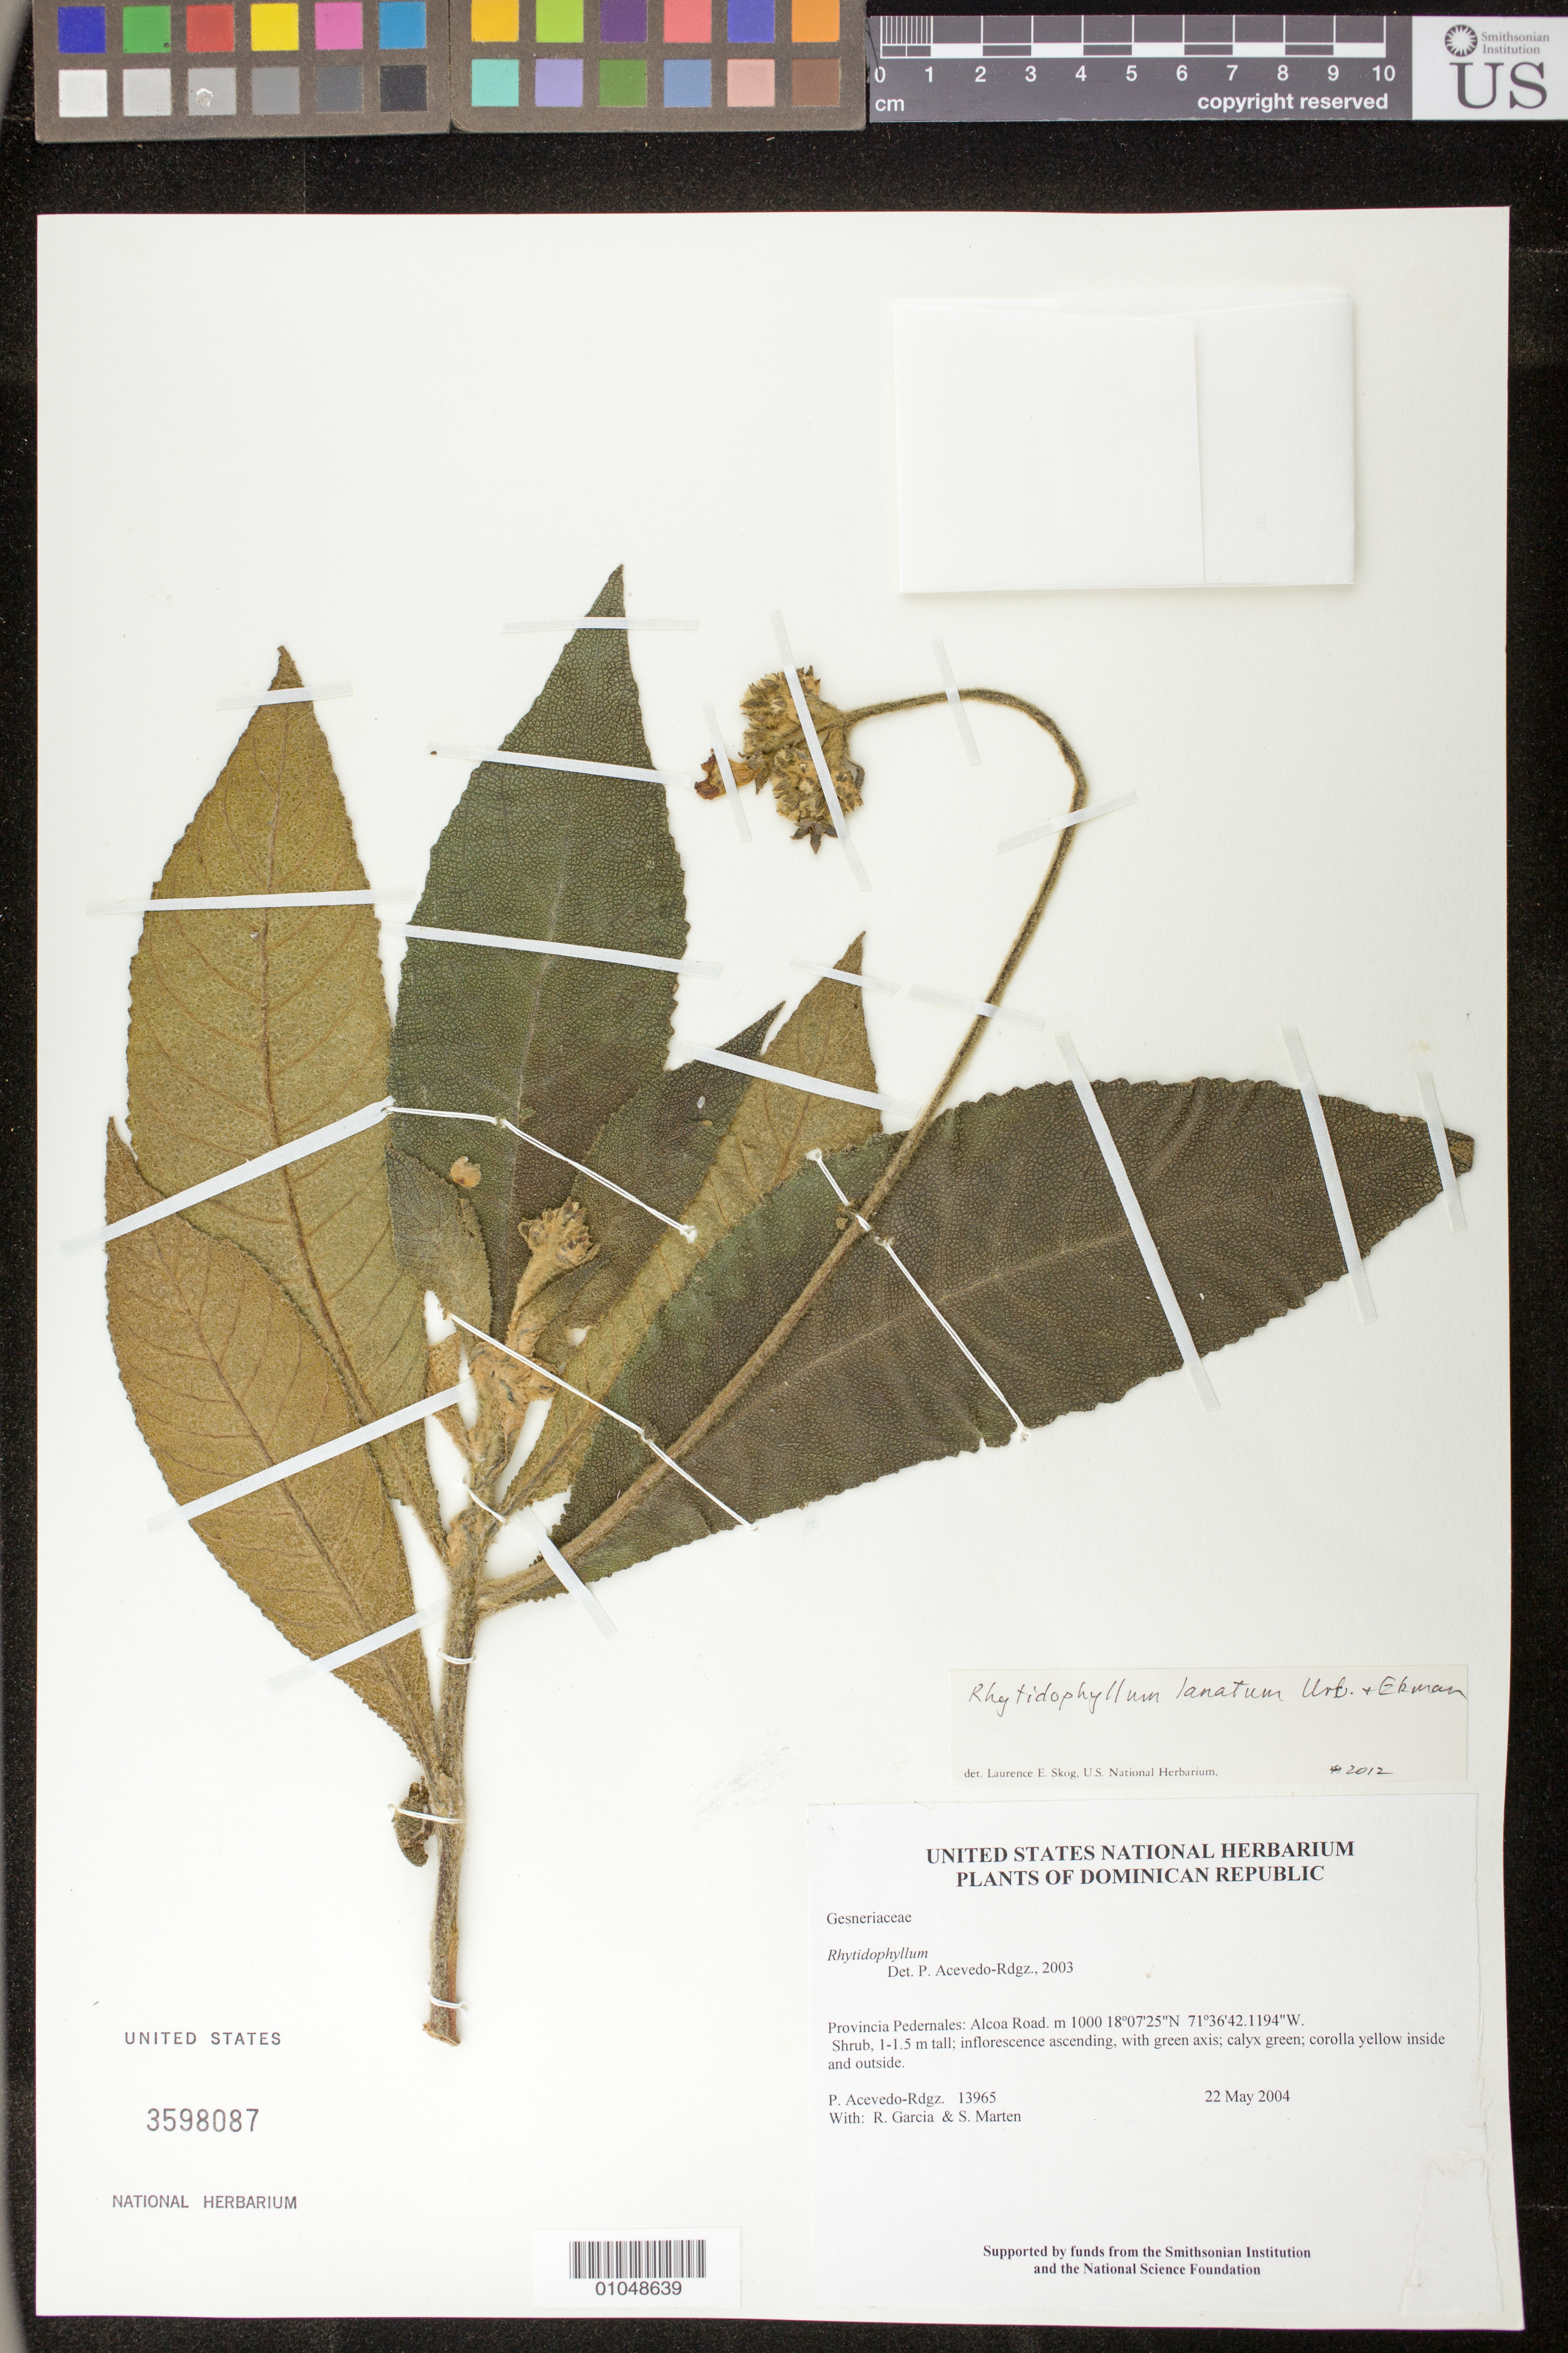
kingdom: Plantae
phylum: Tracheophyta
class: Magnoliopsida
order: Lamiales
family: Gesneriaceae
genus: Rhytidophyllum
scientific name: Rhytidophyllum lanatum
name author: Urb. & Ekman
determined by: Skog, Laurence E.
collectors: P. Acevedo-Rodr., R. G. García & S. Marten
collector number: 13965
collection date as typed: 22 May 2004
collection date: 2004-05-22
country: Dominican Republic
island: Hispaniola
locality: Provincia Pedernales: Alcoa Road.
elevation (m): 1000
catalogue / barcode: US 3598087